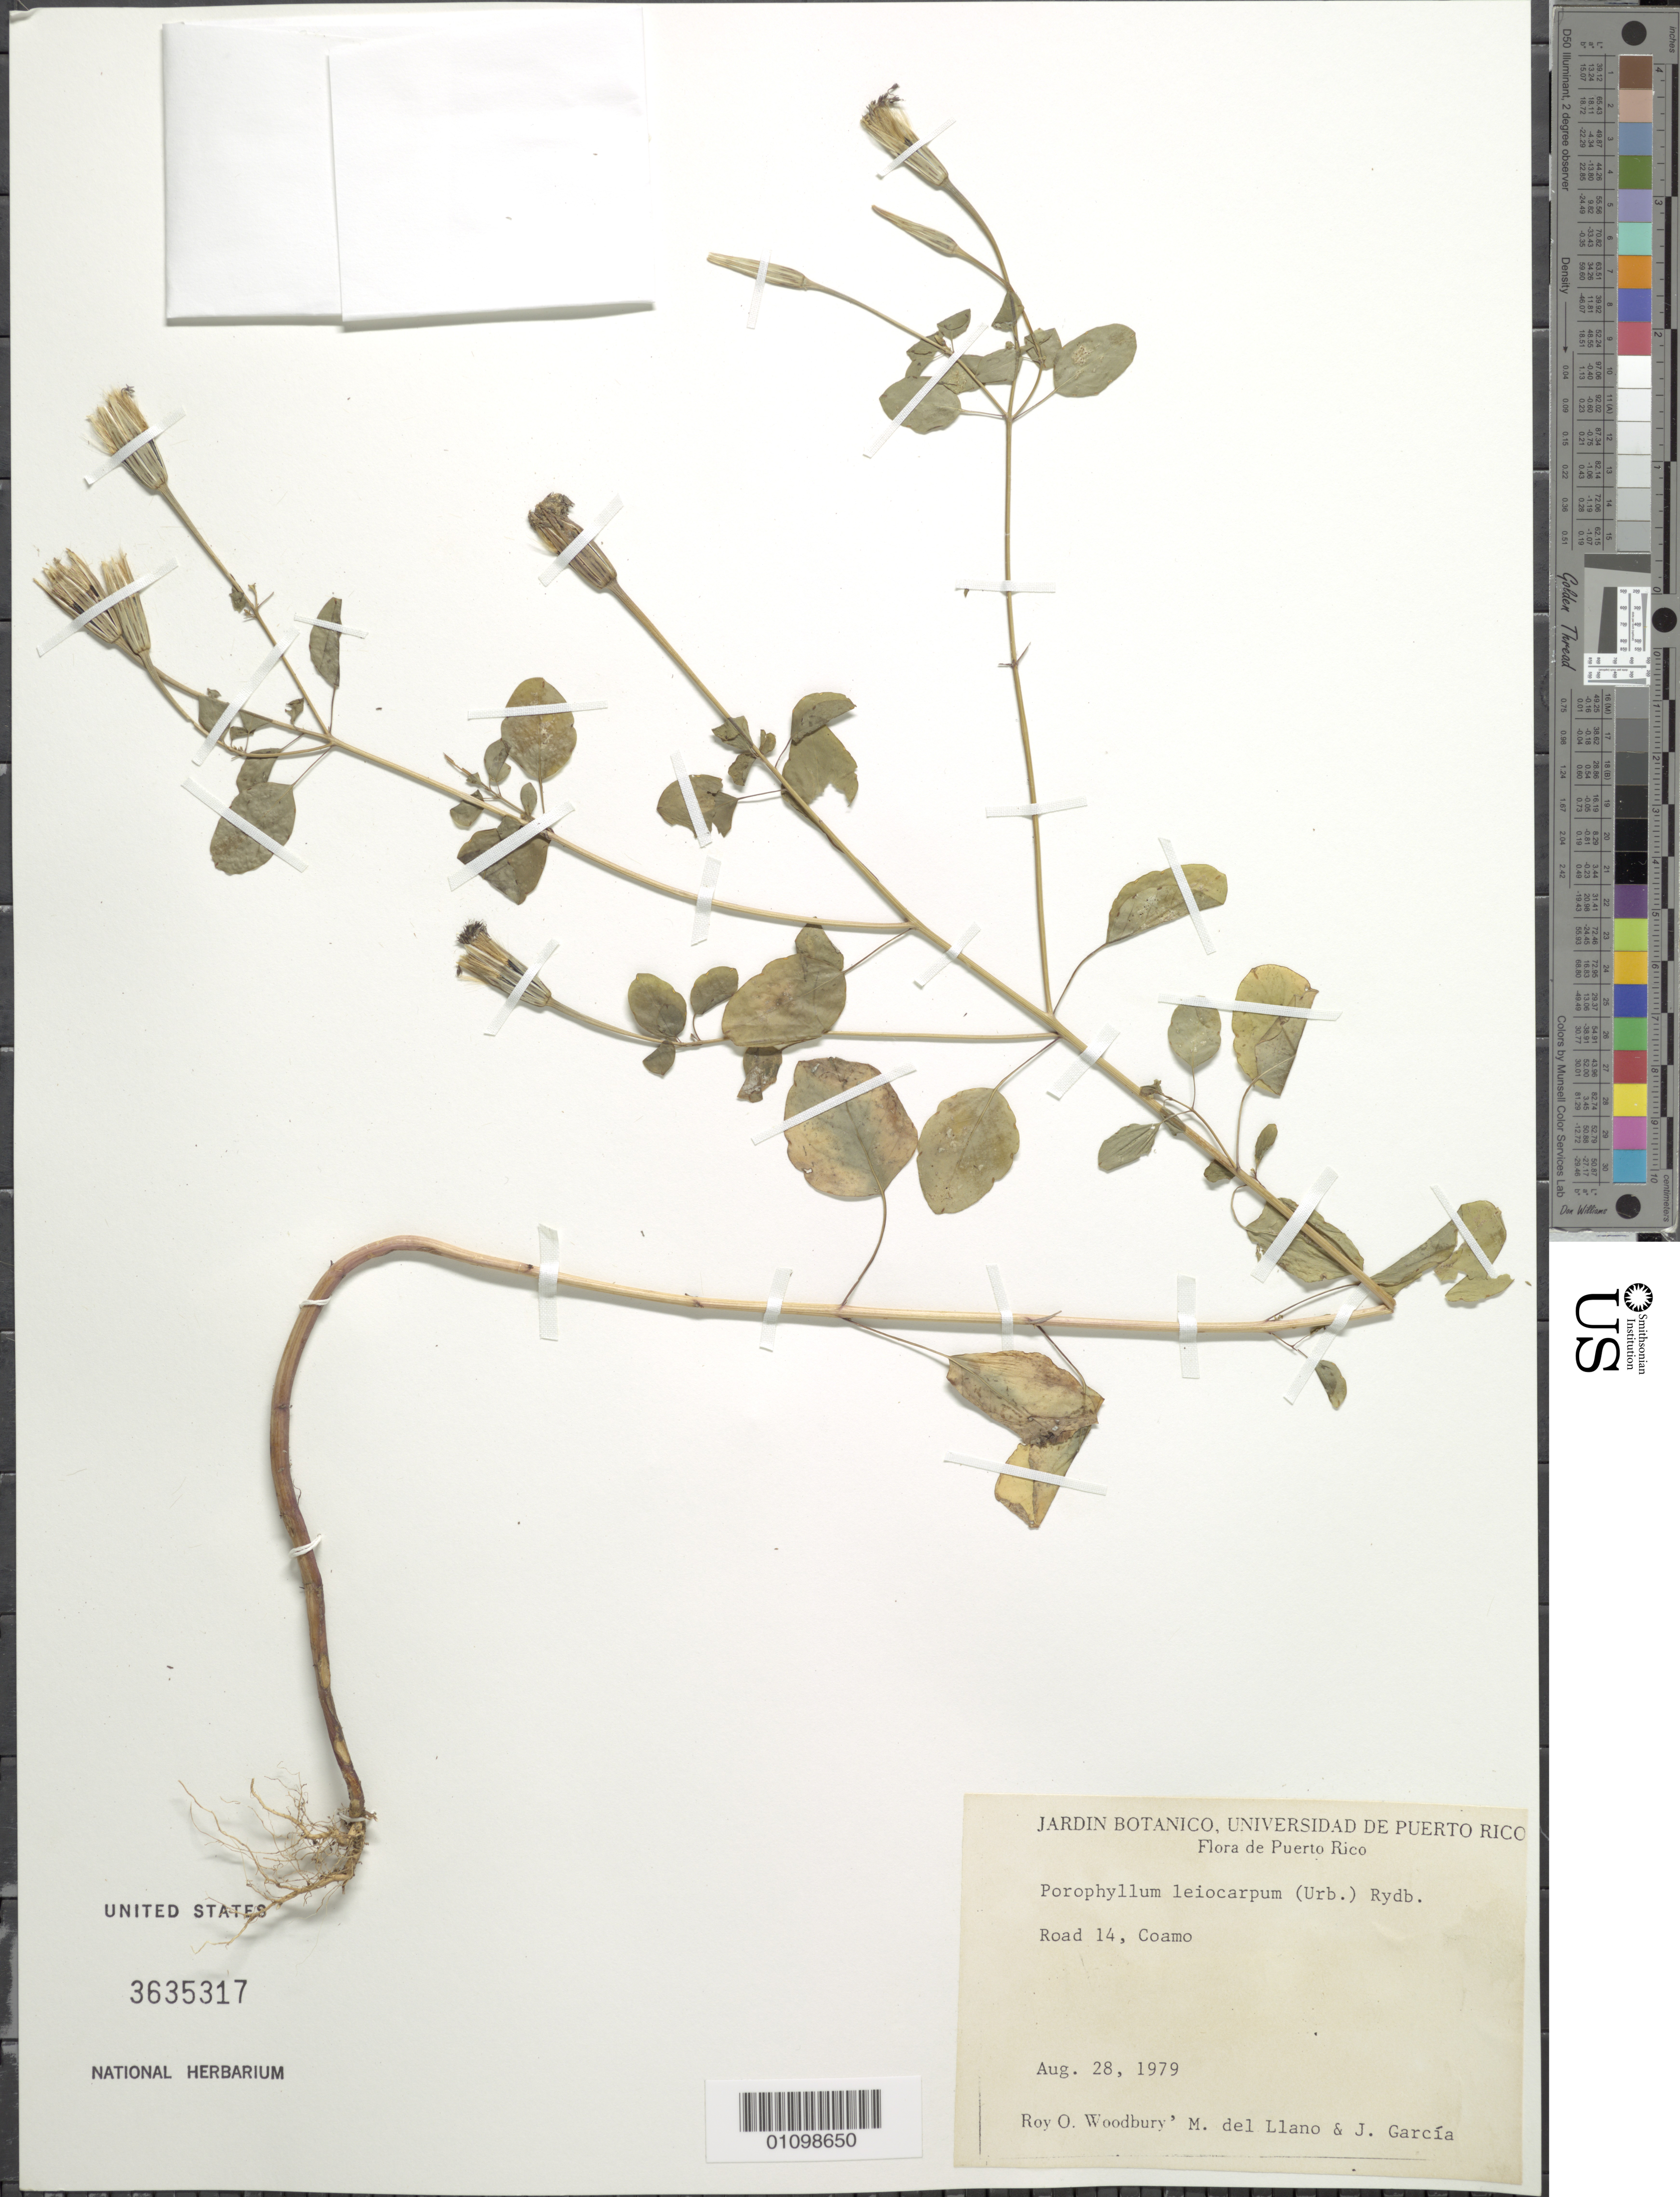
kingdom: Plantae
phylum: Tracheophyta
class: Magnoliopsida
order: Asterales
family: Asteraceae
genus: Porophyllum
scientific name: Porophyllum leiocarpum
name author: (Urb.) Rydb.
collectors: R. O. Woodbury, R. O. Woodbury, M. Llano & J. Garcia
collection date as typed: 28 Apr 1979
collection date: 1979-04-28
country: Puerto Rico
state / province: Coamo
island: Puerto Rico I.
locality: Road 14.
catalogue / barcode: US 3635317